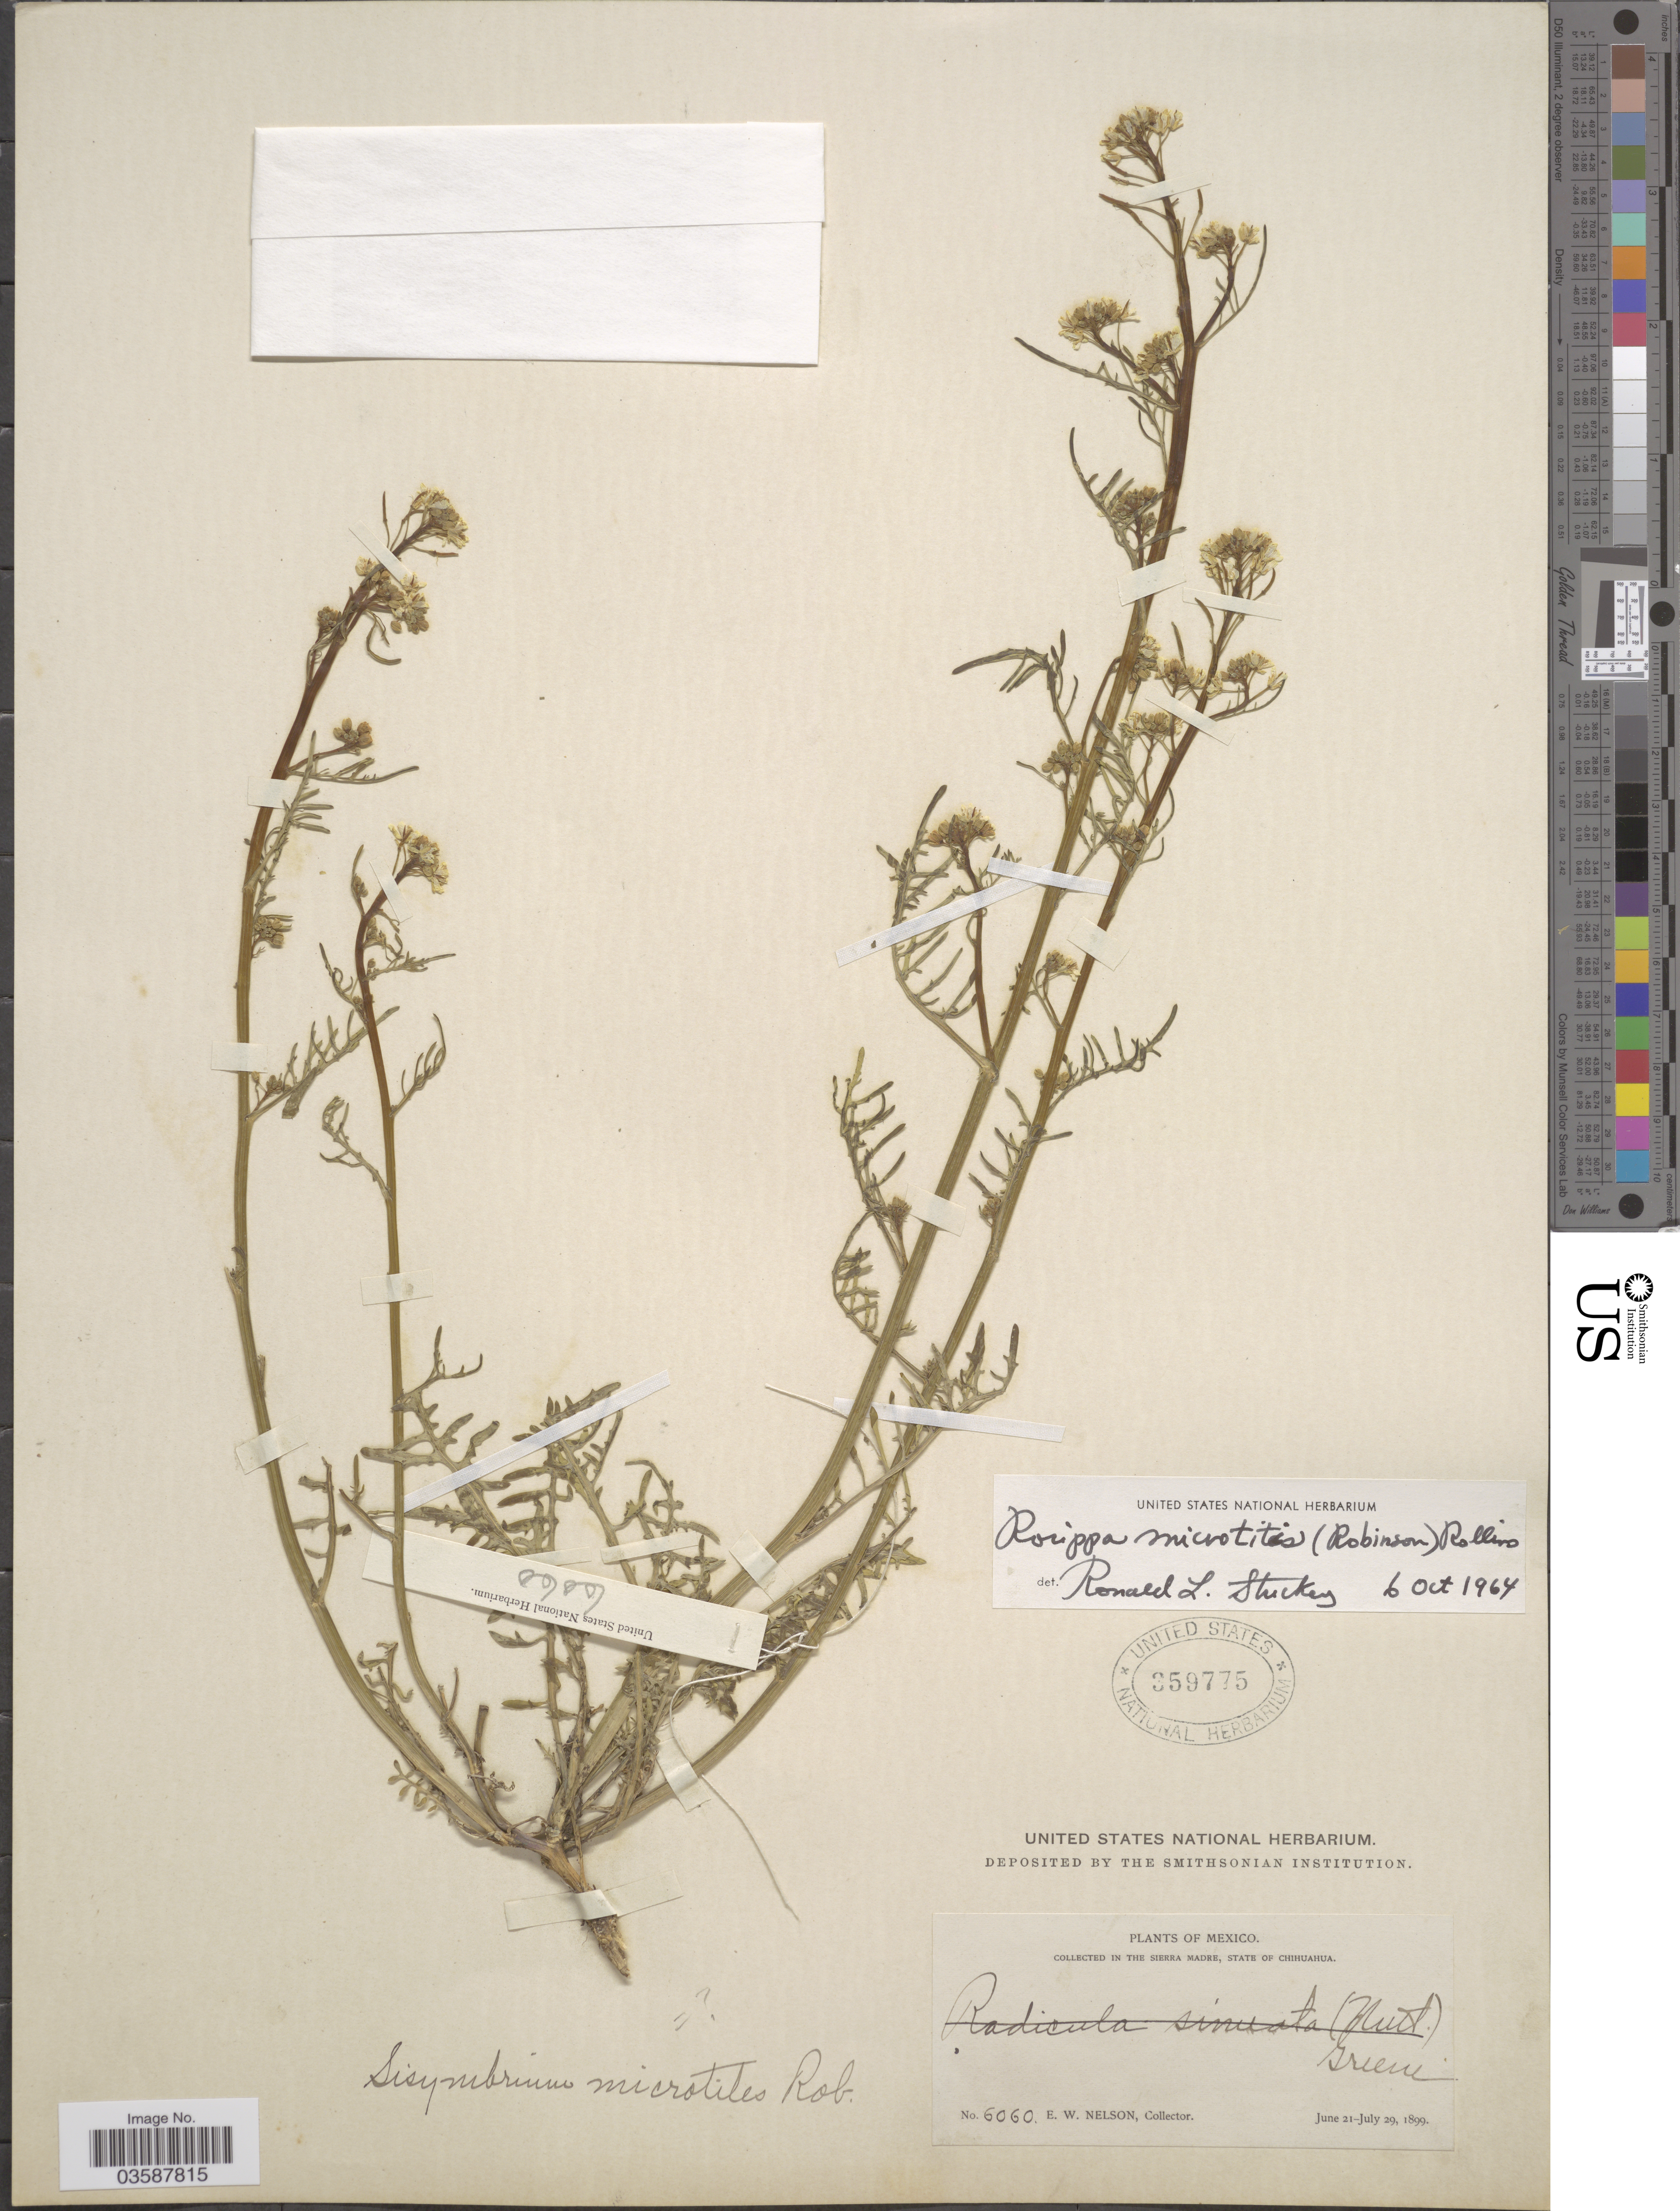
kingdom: Plantae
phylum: Tracheophyta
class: Magnoliopsida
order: Brassicales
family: Brassicaceae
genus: Rorippa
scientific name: Rorippa microtitis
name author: (B.L. Rob.) Rollins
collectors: E. W. Nelson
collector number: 6060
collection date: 1899-06-21/1899-07-29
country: Mexico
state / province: Chihuahua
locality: In The Sierra Madre.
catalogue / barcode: US 359775